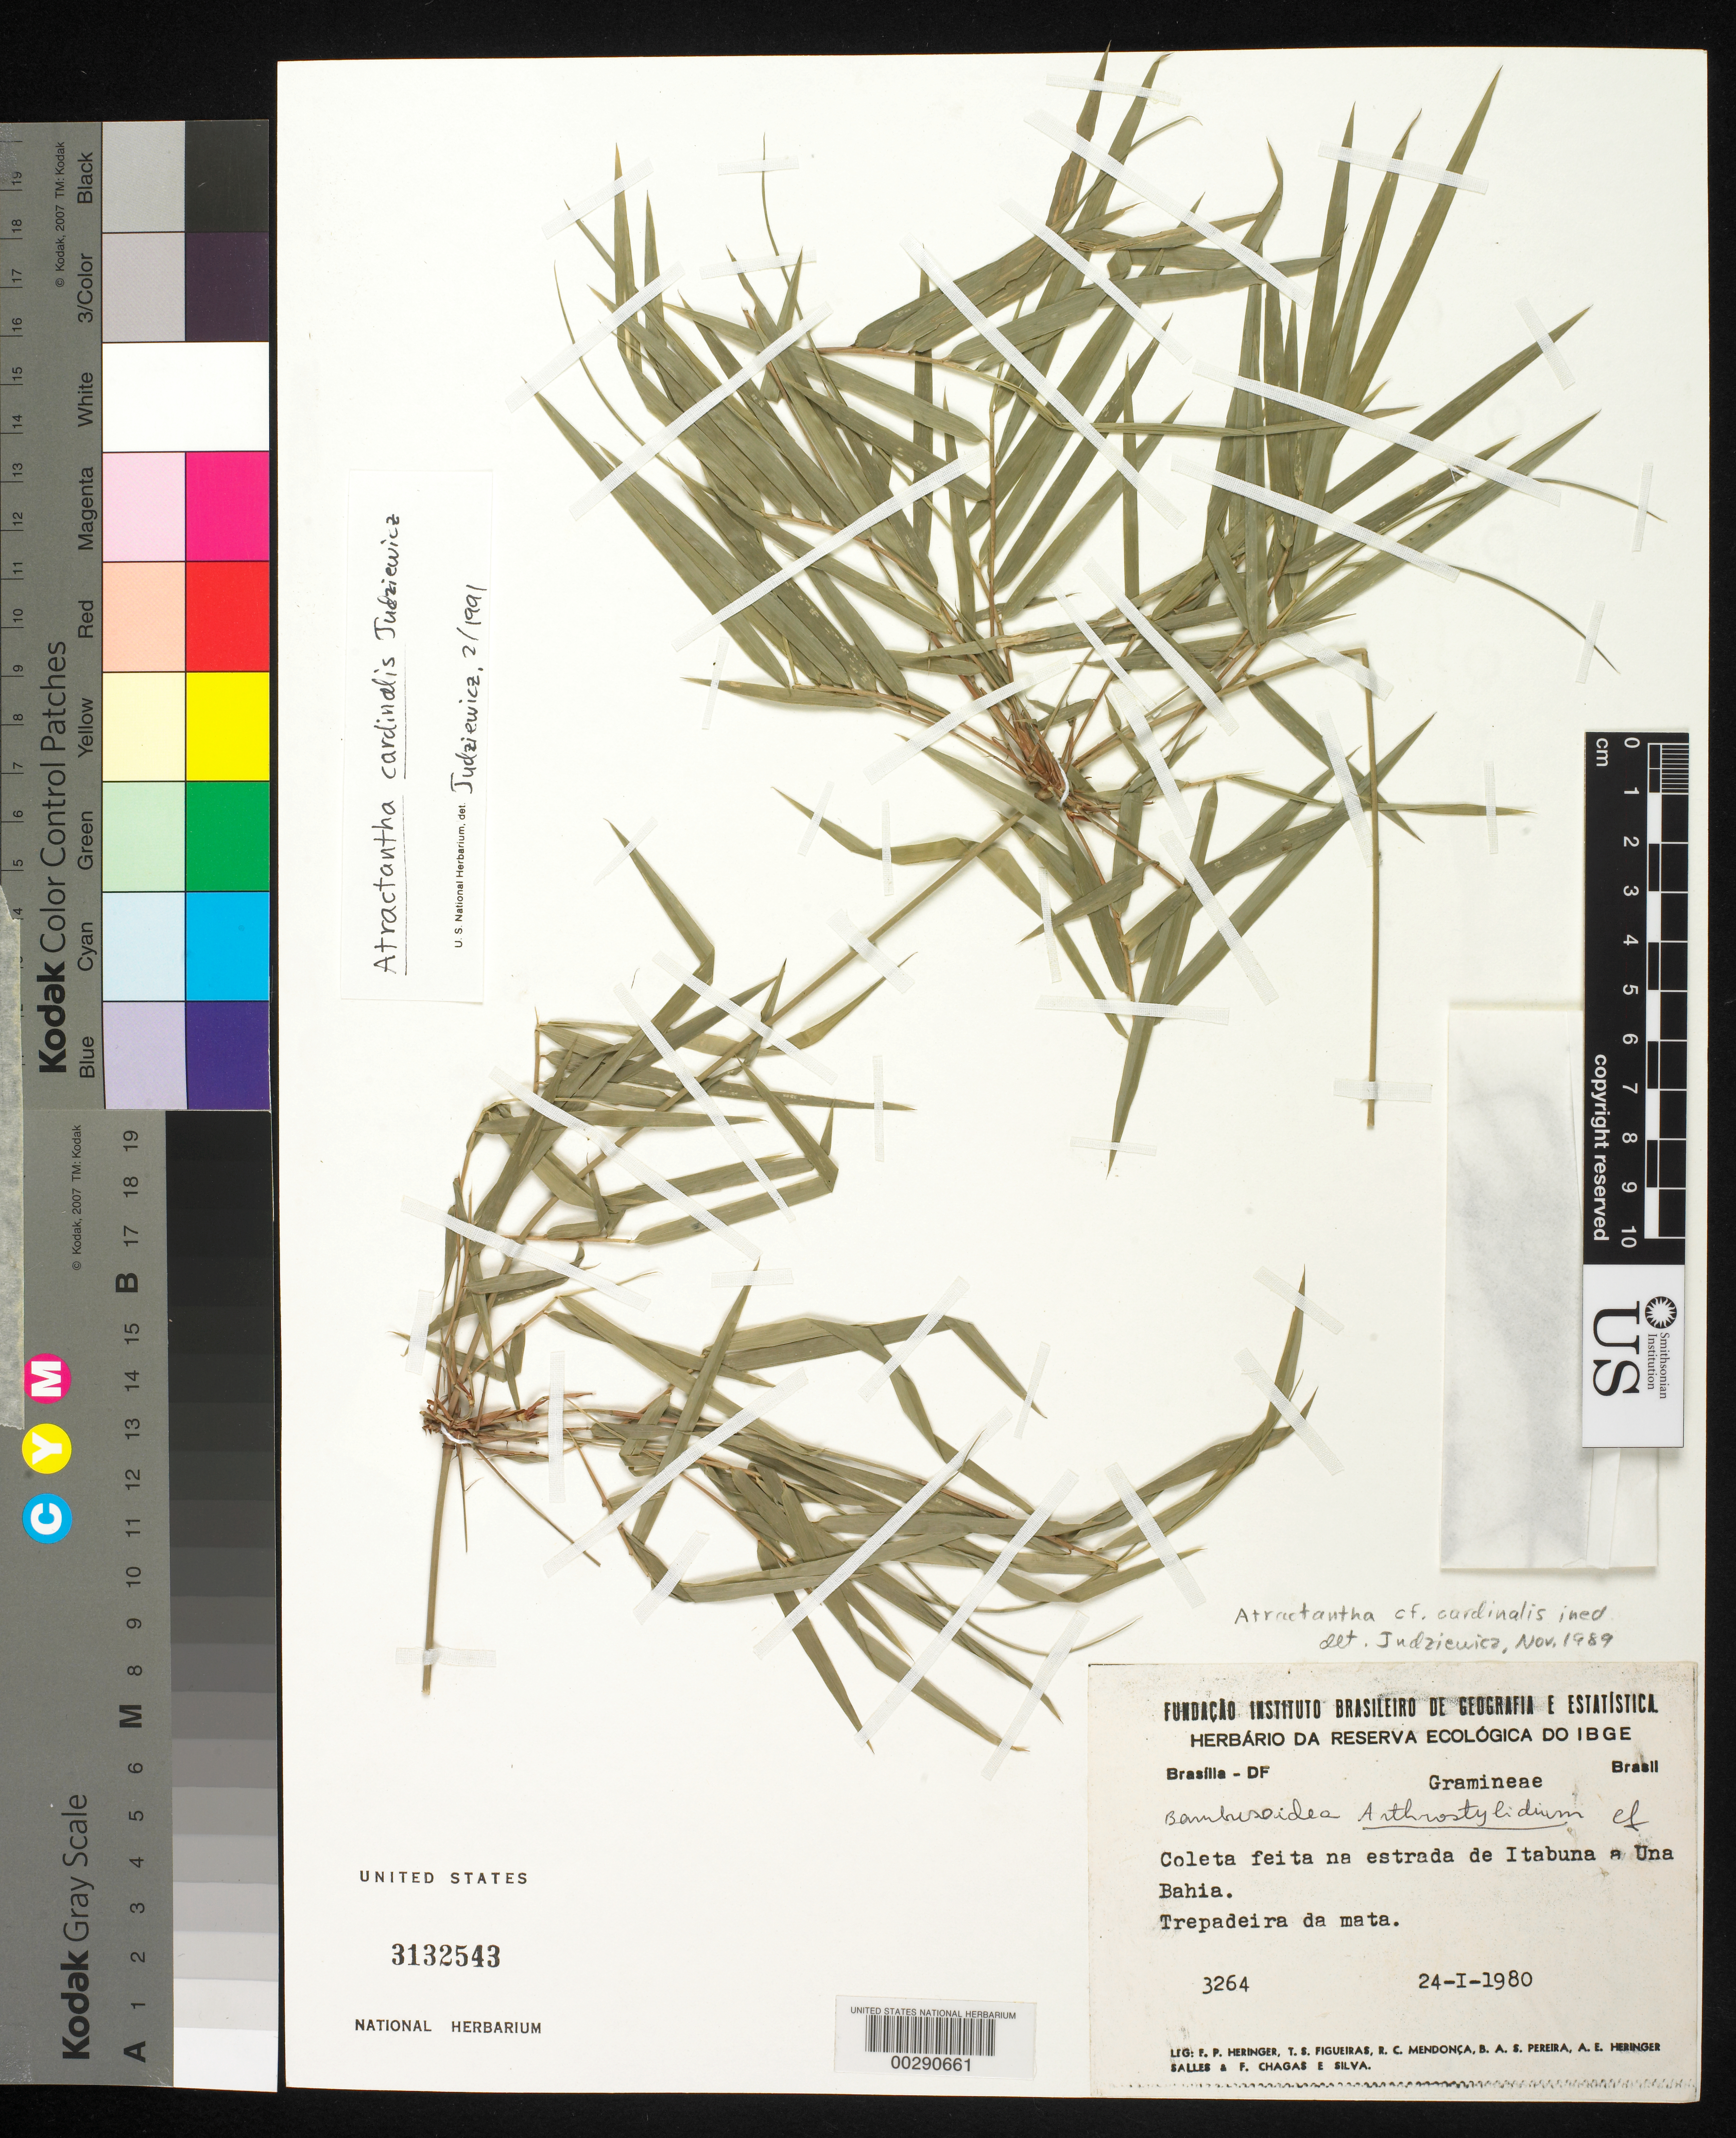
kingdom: Plantae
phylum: Tracheophyta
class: Liliopsida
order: Poales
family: Poaceae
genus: Atractantha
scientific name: Atractantha cardinalis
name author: Judz.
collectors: E. P. Heringer, T. S. Filgueiras, R. C. Mendonça, B. A. S. Pereira, A. Salles & F. Chagas e Silva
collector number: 3264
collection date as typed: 24 Jan 1980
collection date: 1980-01-24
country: Brazil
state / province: Bahia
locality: Road to itabuna to una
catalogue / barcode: US 3132543